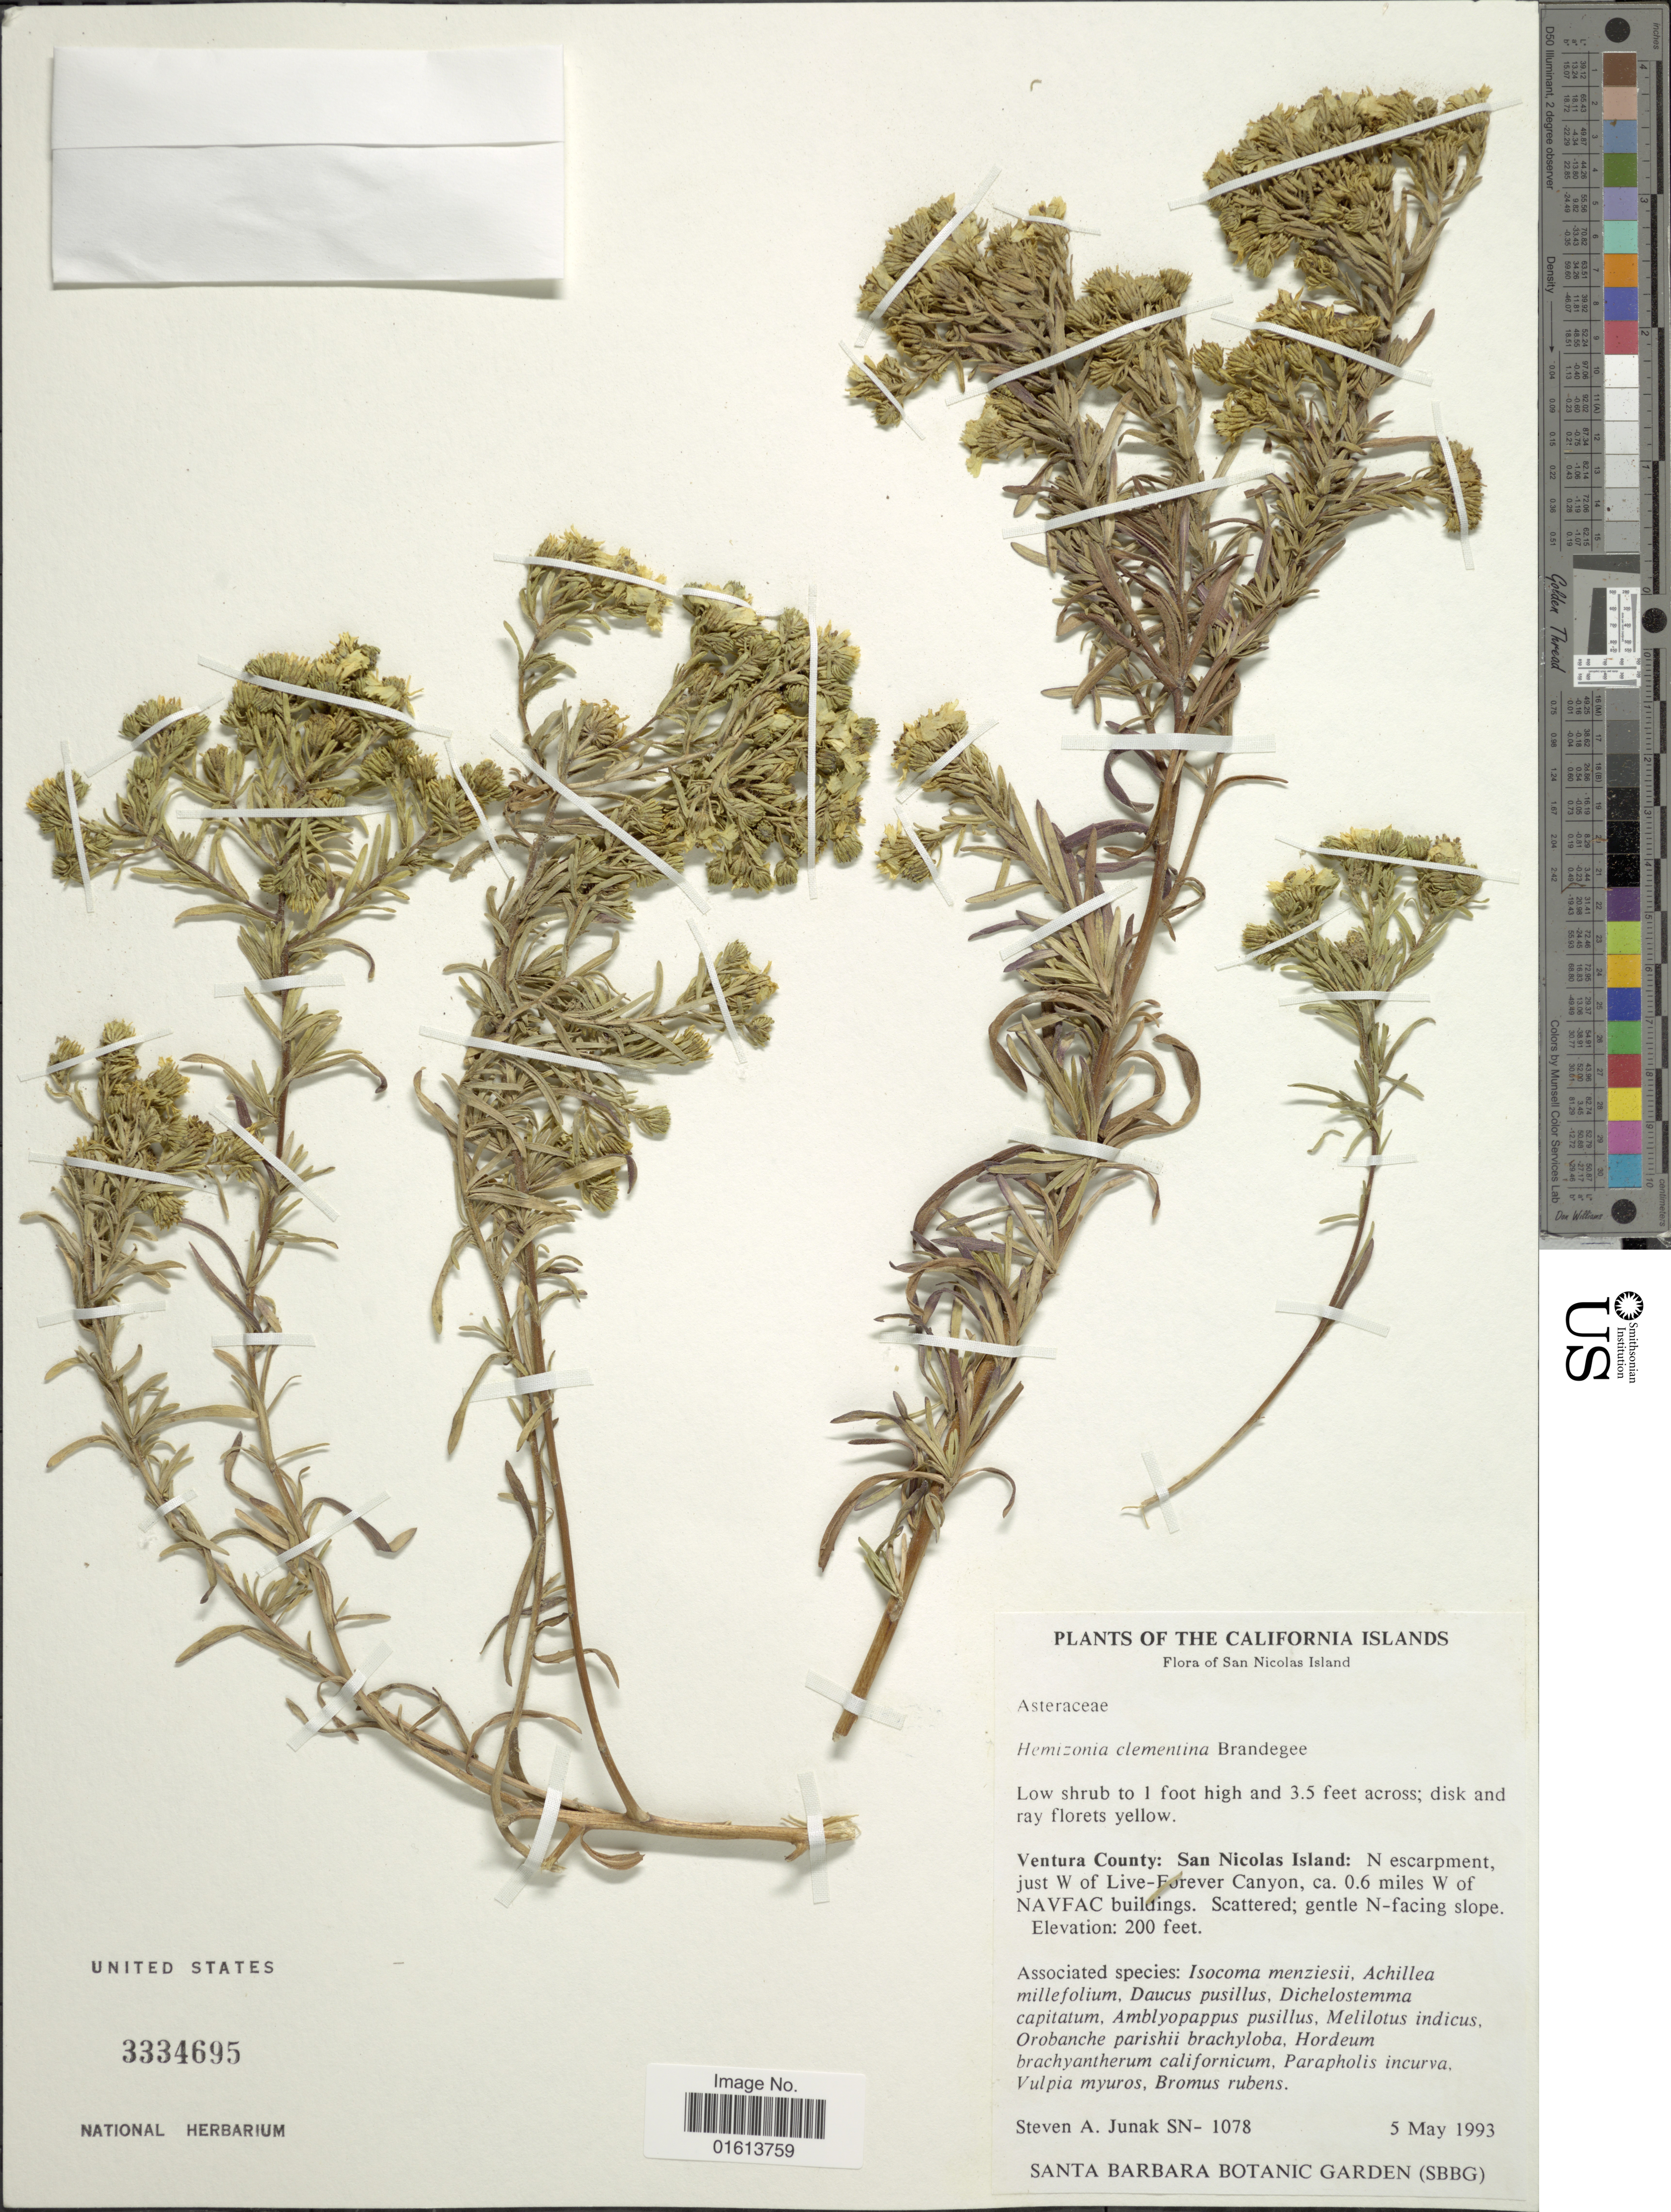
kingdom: Plantae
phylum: Tracheophyta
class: Magnoliopsida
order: Asterales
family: Asteraceae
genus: Deinandra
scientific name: Deinandra clementina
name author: (Brandegee) B.G. Baldwin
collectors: S. Junak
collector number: SN-1078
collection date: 1993-05-05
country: United States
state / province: California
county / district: Ventura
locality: Californian Islands. San Nicolas Island. Ventura County; San Nicolas Iskand: N escarpment, just W of Live-Forever Canyon, ca. 0.6 miles W of NAVFAC buildings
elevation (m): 61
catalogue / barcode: US 3334695